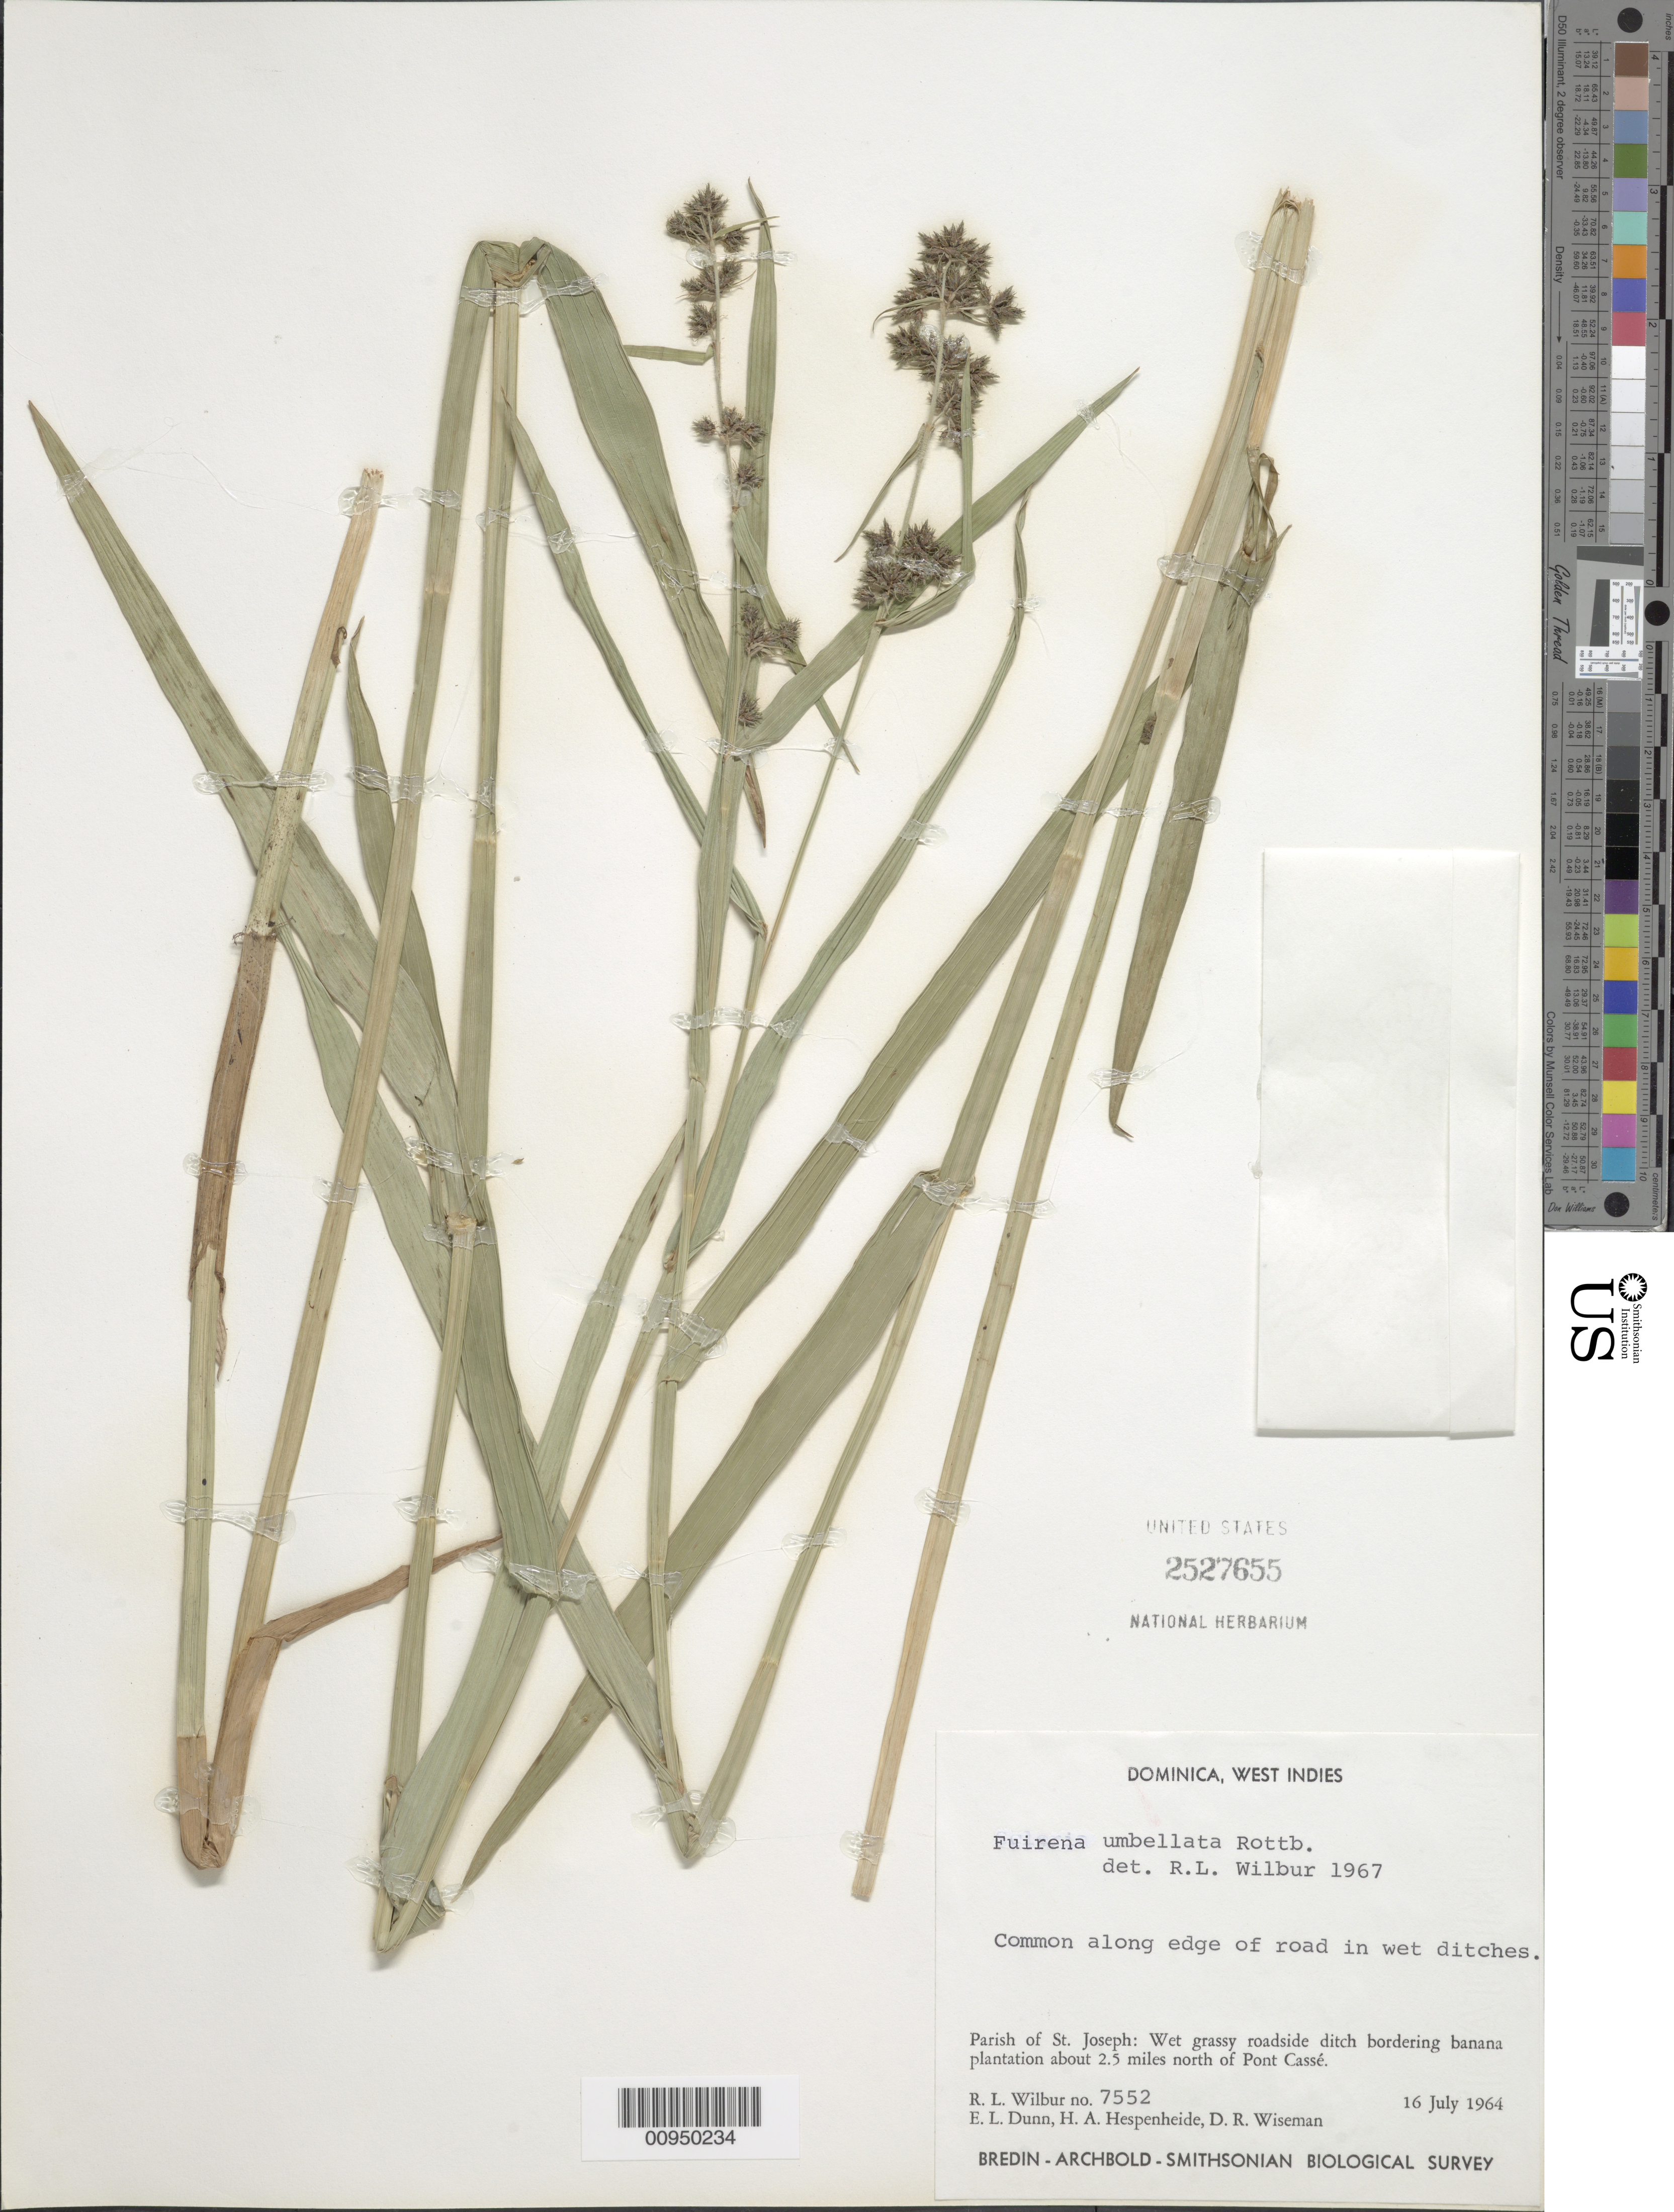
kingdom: Plantae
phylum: Tracheophyta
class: Liliopsida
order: Poales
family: Cyperaceae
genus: Fuirena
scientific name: Fuirena umbellata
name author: Rottb.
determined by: Wilbur, R. L.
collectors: R. L. Wilbur, E. Dunn, H. A. Hespenheide & D. R. Wiseman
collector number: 7552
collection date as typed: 16 Jul 1964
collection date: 1964-07-16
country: Dominica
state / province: St. Joseph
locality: Along road in ditch bordering banana plantation about 2.5 N of Pont Cassé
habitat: Along road in wet ditches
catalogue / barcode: US 2527655